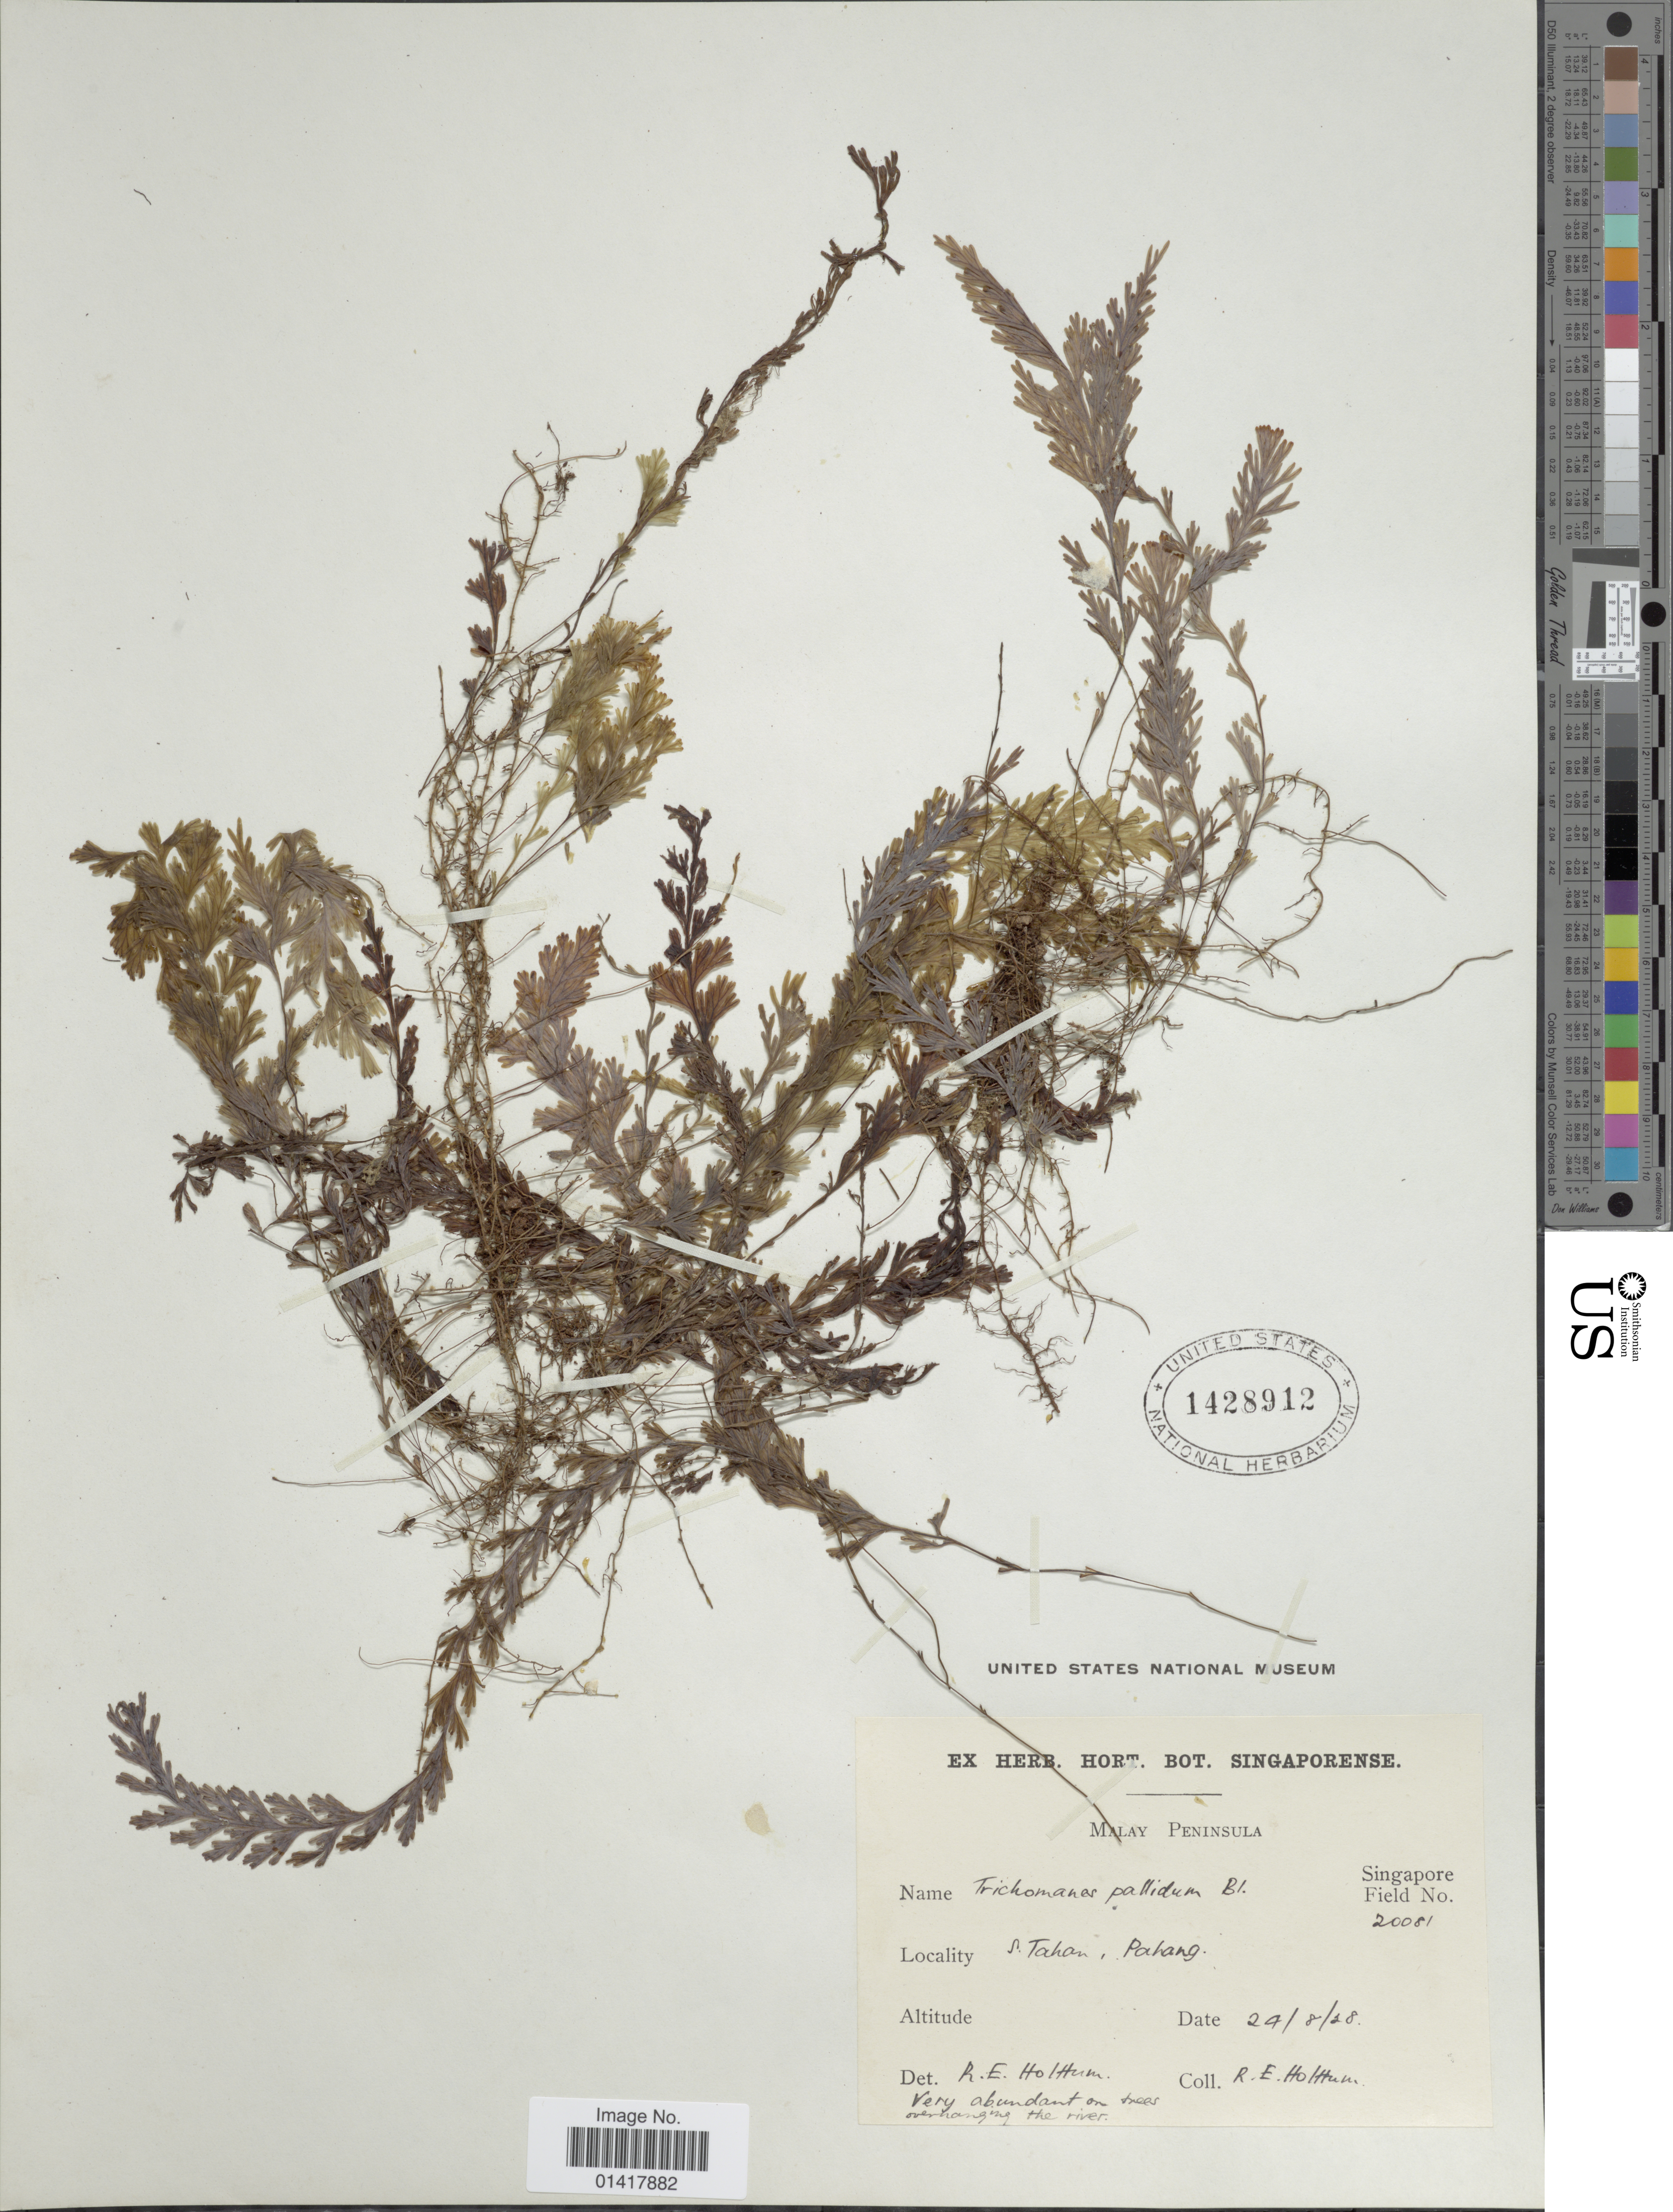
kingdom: Plantae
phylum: Tracheophyta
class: Polypodiopsida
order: Hymenophyllales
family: Hymenophyllaceae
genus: Hymenophyllum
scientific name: Hymenophyllum pallidum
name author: (Blume) Ebihara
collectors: R. E. Holttum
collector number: Singapore Field 20081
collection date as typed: Transcribed d/m/y: 29/8/28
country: Malaysia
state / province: Pahang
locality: Malay Peninsula. G. Tahan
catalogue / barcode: US 1428912